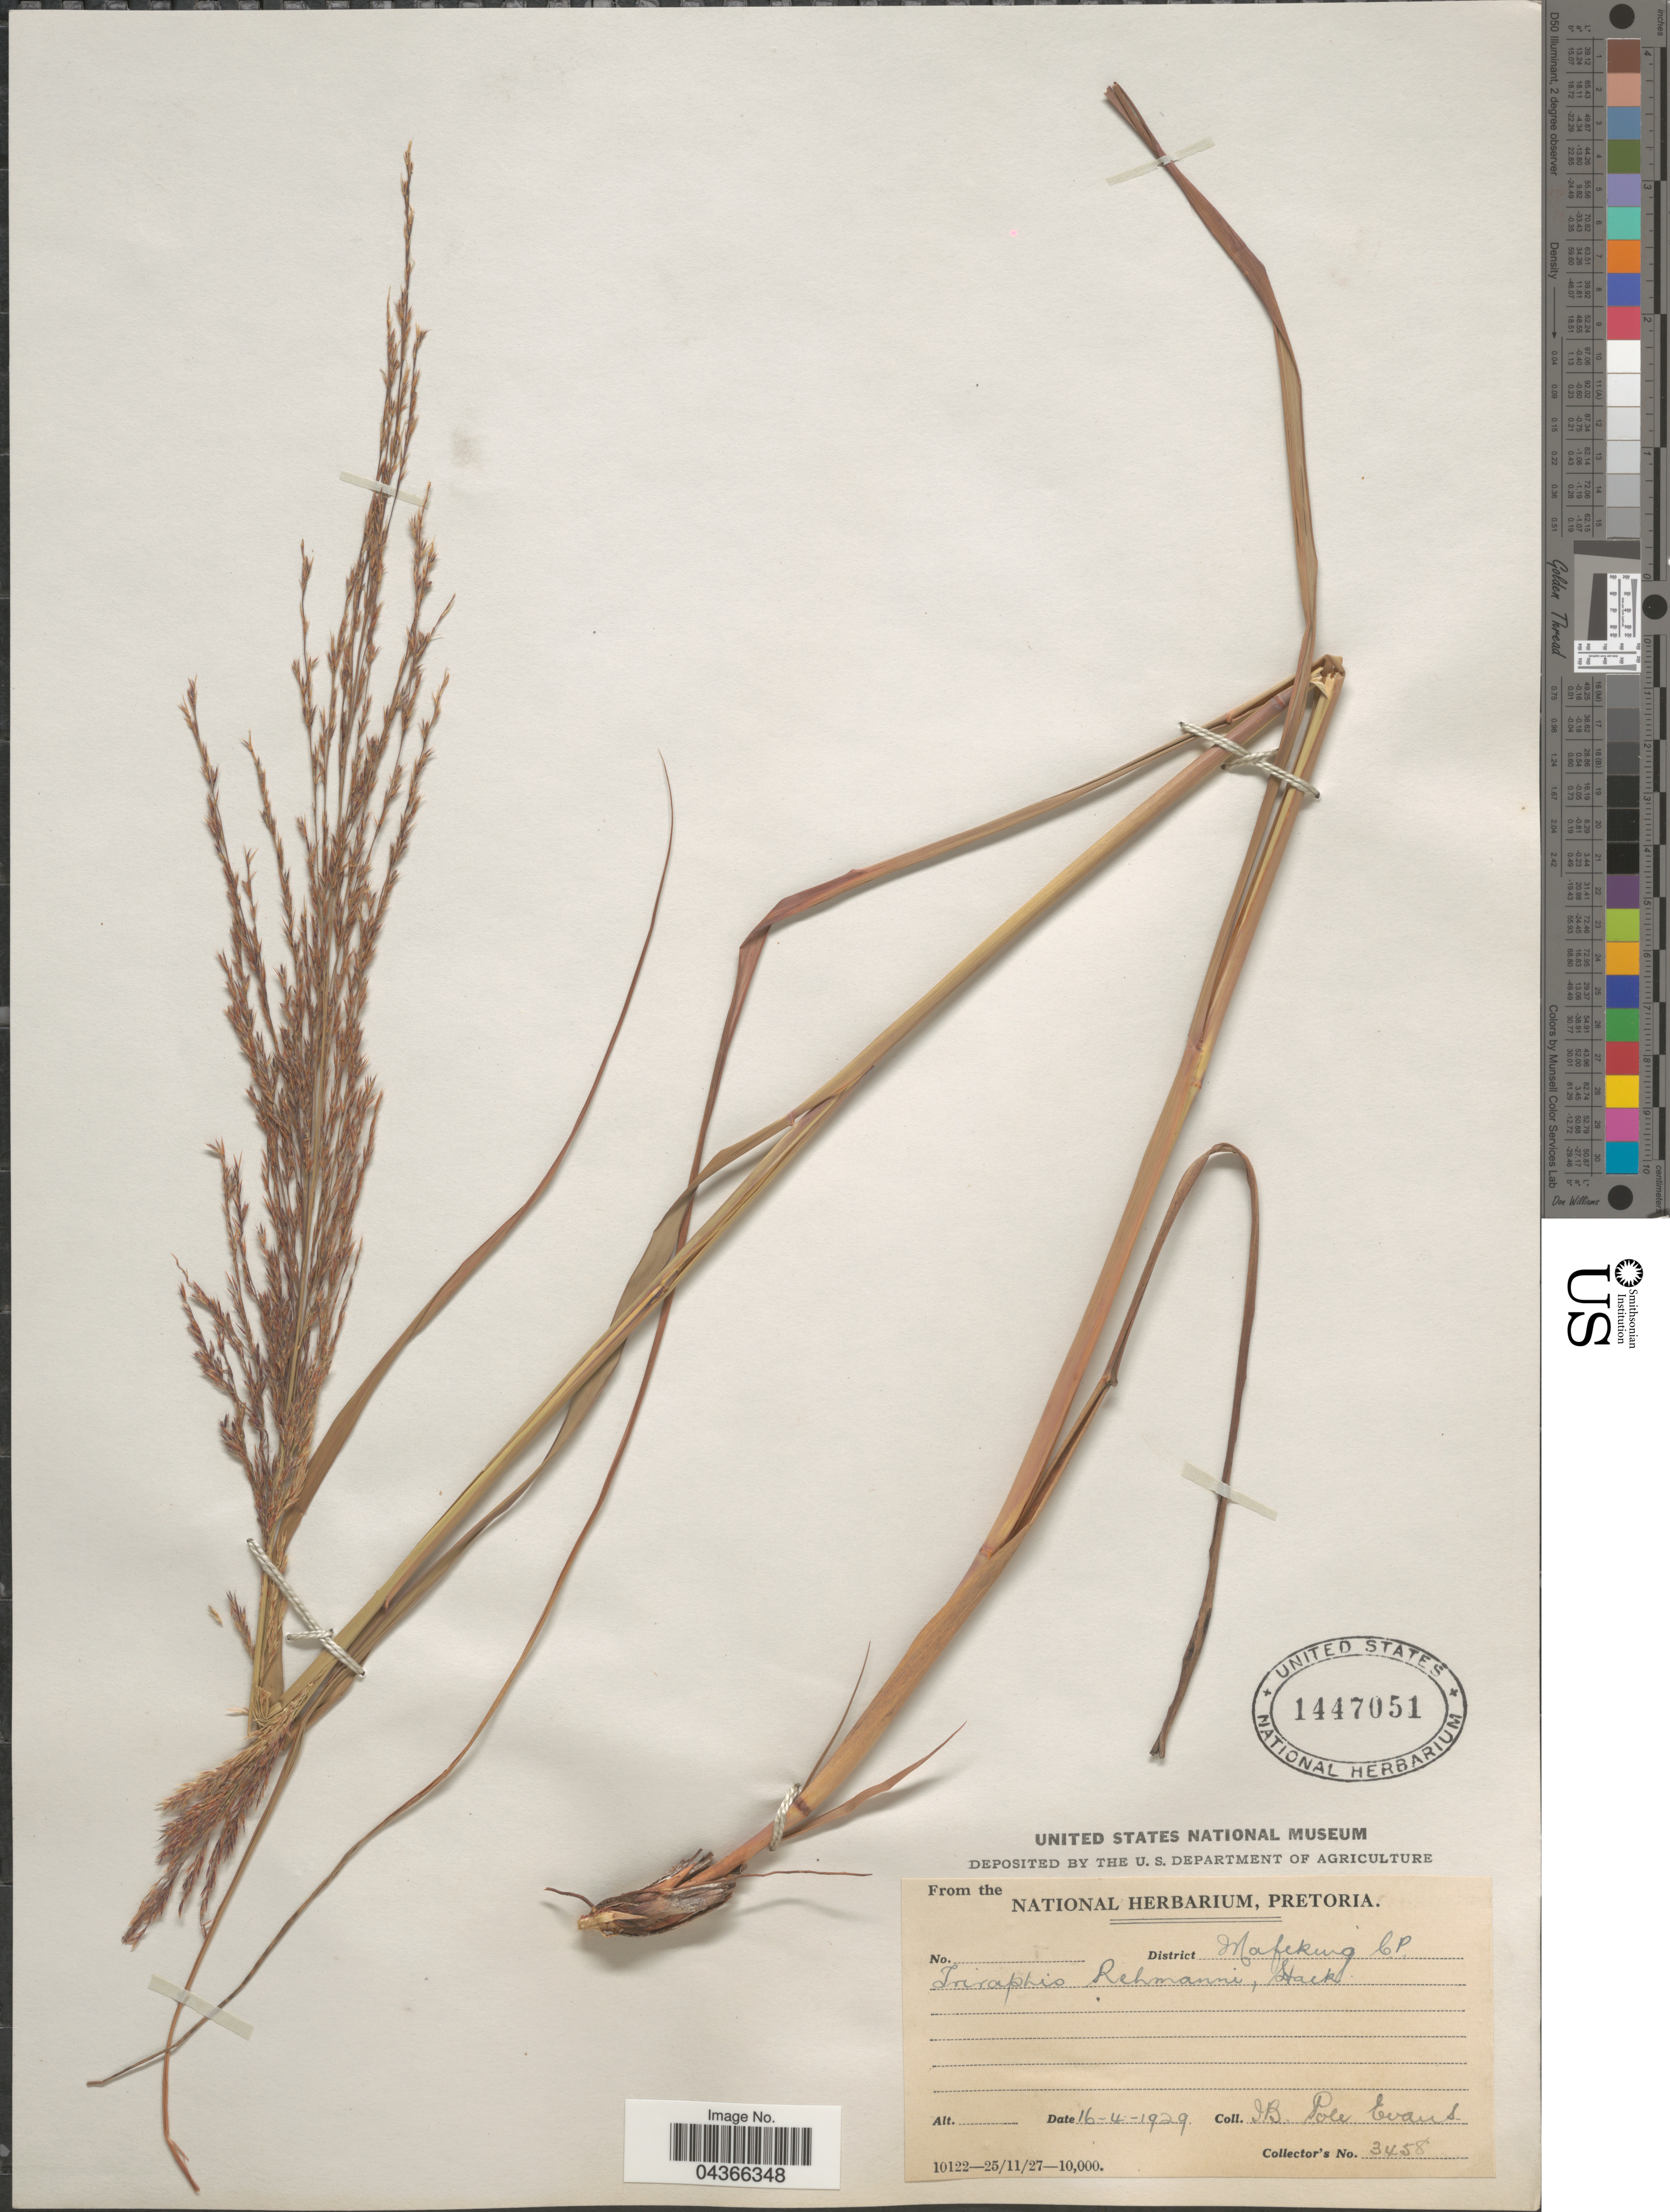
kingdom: Plantae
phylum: Tracheophyta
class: Liliopsida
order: Poales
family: Poaceae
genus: Triraphis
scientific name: Triraphis rehmanni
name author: Hack.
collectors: I. B. Pole-Evans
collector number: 3458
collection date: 1929-04-16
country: South Africa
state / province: North West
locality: District Mafeking C.P.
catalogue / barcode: US 1447051